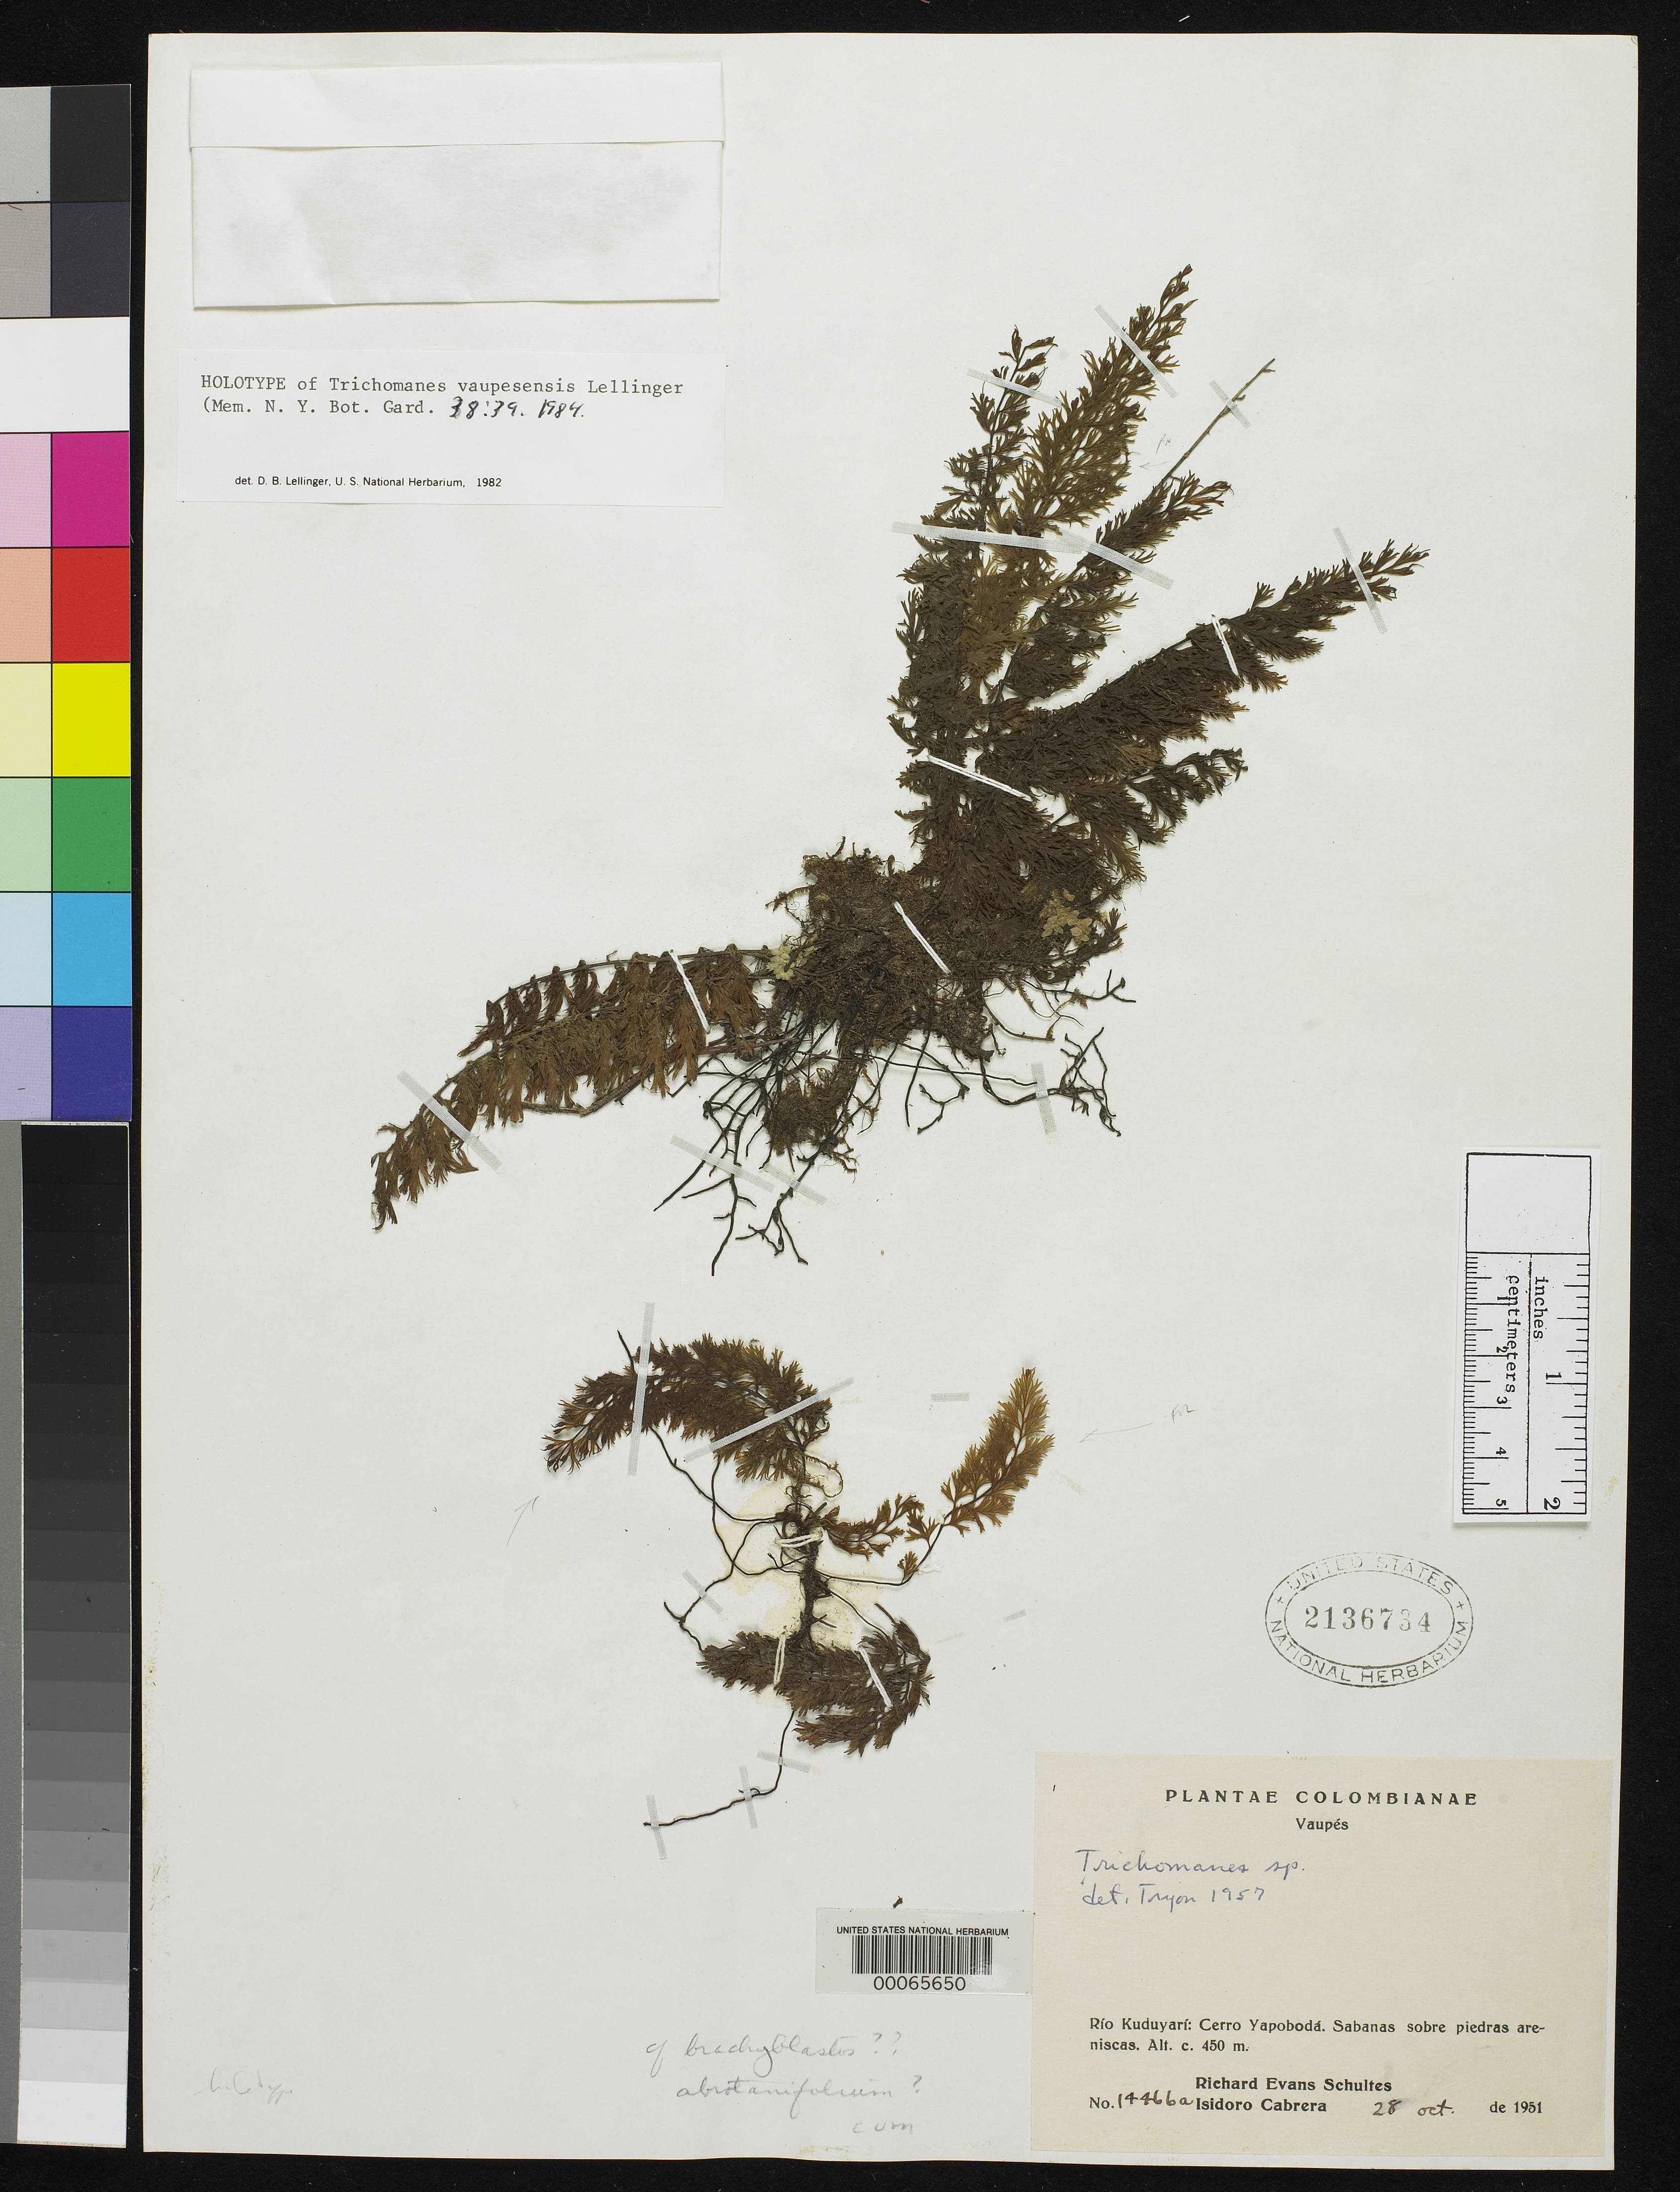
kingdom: Plantae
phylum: Tracheophyta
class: Polypodiopsida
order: Hymenophyllales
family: Hymenophyllaceae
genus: Trichomanes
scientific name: Trichomanes vaupesensis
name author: Lellinger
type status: Holotype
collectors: R. E. Schultes & I. Cabrera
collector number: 14466a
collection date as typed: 28 Oct 1961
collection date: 1961-10-28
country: Colombia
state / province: Vaupés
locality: Rio Kuduyari, Cerro Yapoboda.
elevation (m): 450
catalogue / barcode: US 2136734